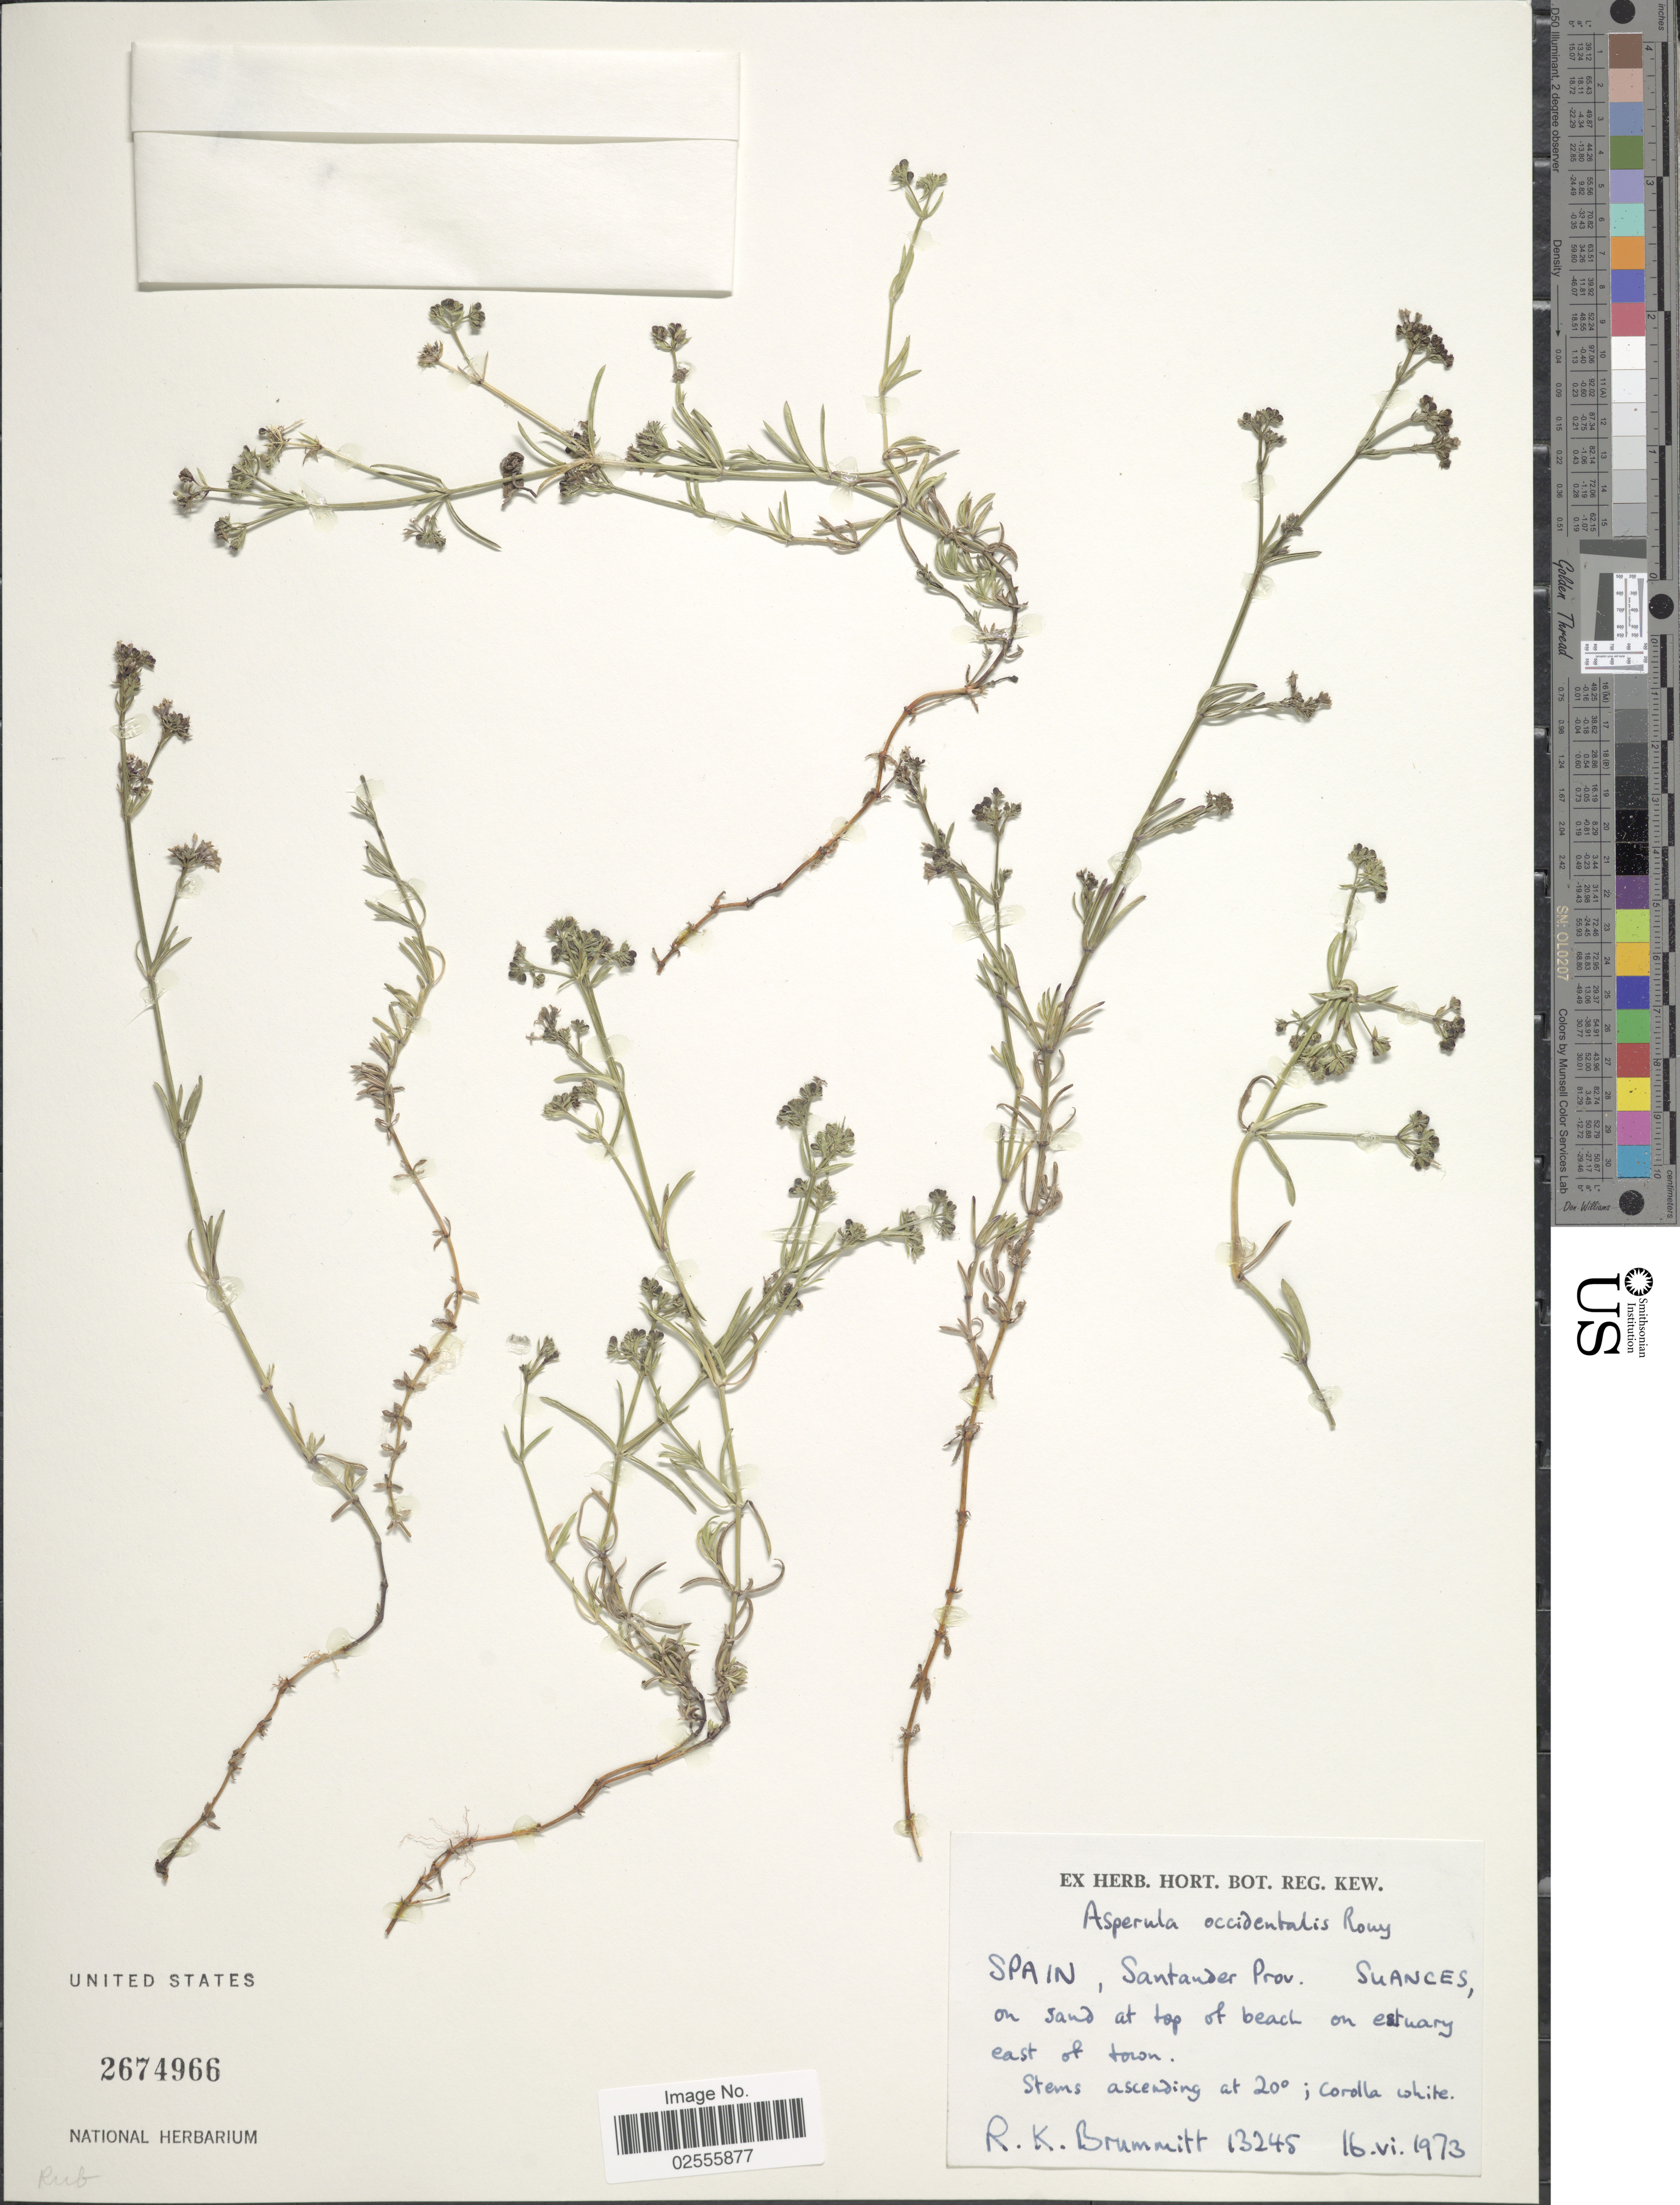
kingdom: Plantae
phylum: Tracheophyta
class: Magnoliopsida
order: Gentianales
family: Rubiaceae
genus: Asperula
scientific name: Asperula occidentalis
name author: Rouy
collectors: R. K. Brummitt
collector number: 13245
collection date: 1973-06-16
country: Spain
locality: Santander Prov. Suances, on sand at top of beach on estuary east of town.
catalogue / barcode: US 2674966